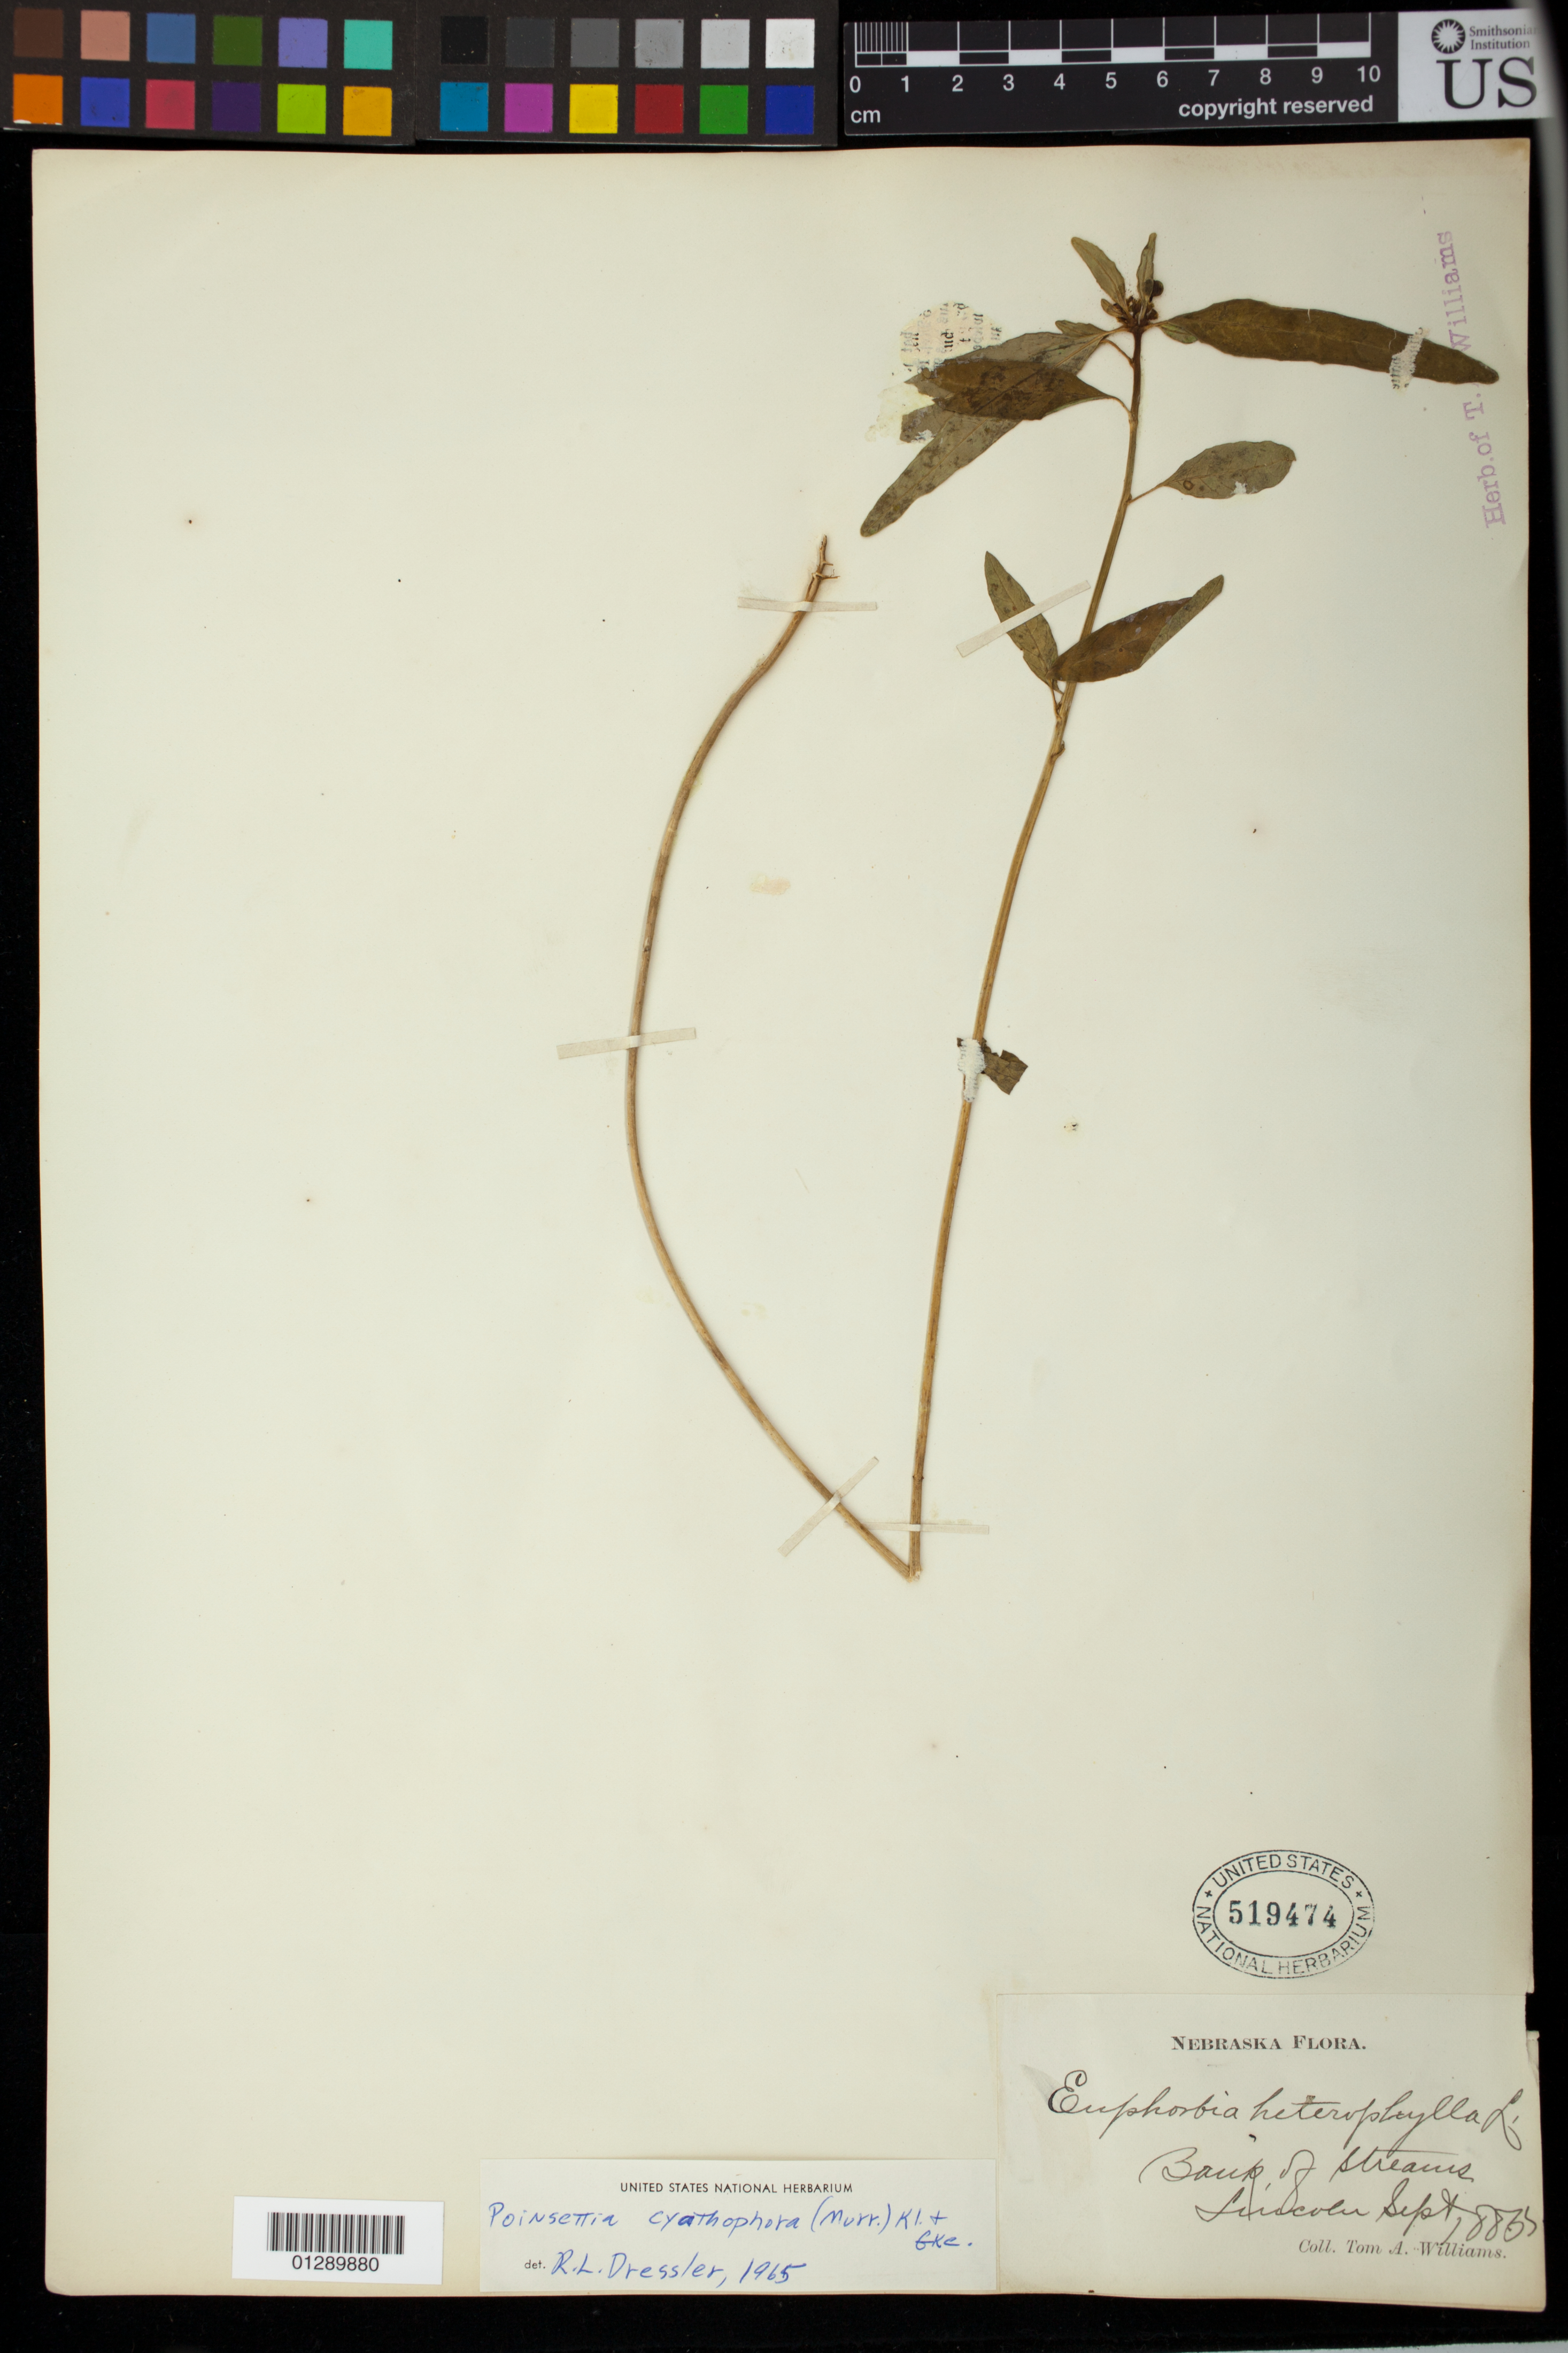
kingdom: Plantae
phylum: Tracheophyta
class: Magnoliopsida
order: Malpighiales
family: Euphorbiaceae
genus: Euphorbia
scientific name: Euphorbia heterophylla var. cyathophora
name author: (Murr.) Griseb.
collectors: T. A. Williams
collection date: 1886-09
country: United States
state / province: Nebraska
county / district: Lancaster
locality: Lincoln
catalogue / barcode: US 519474